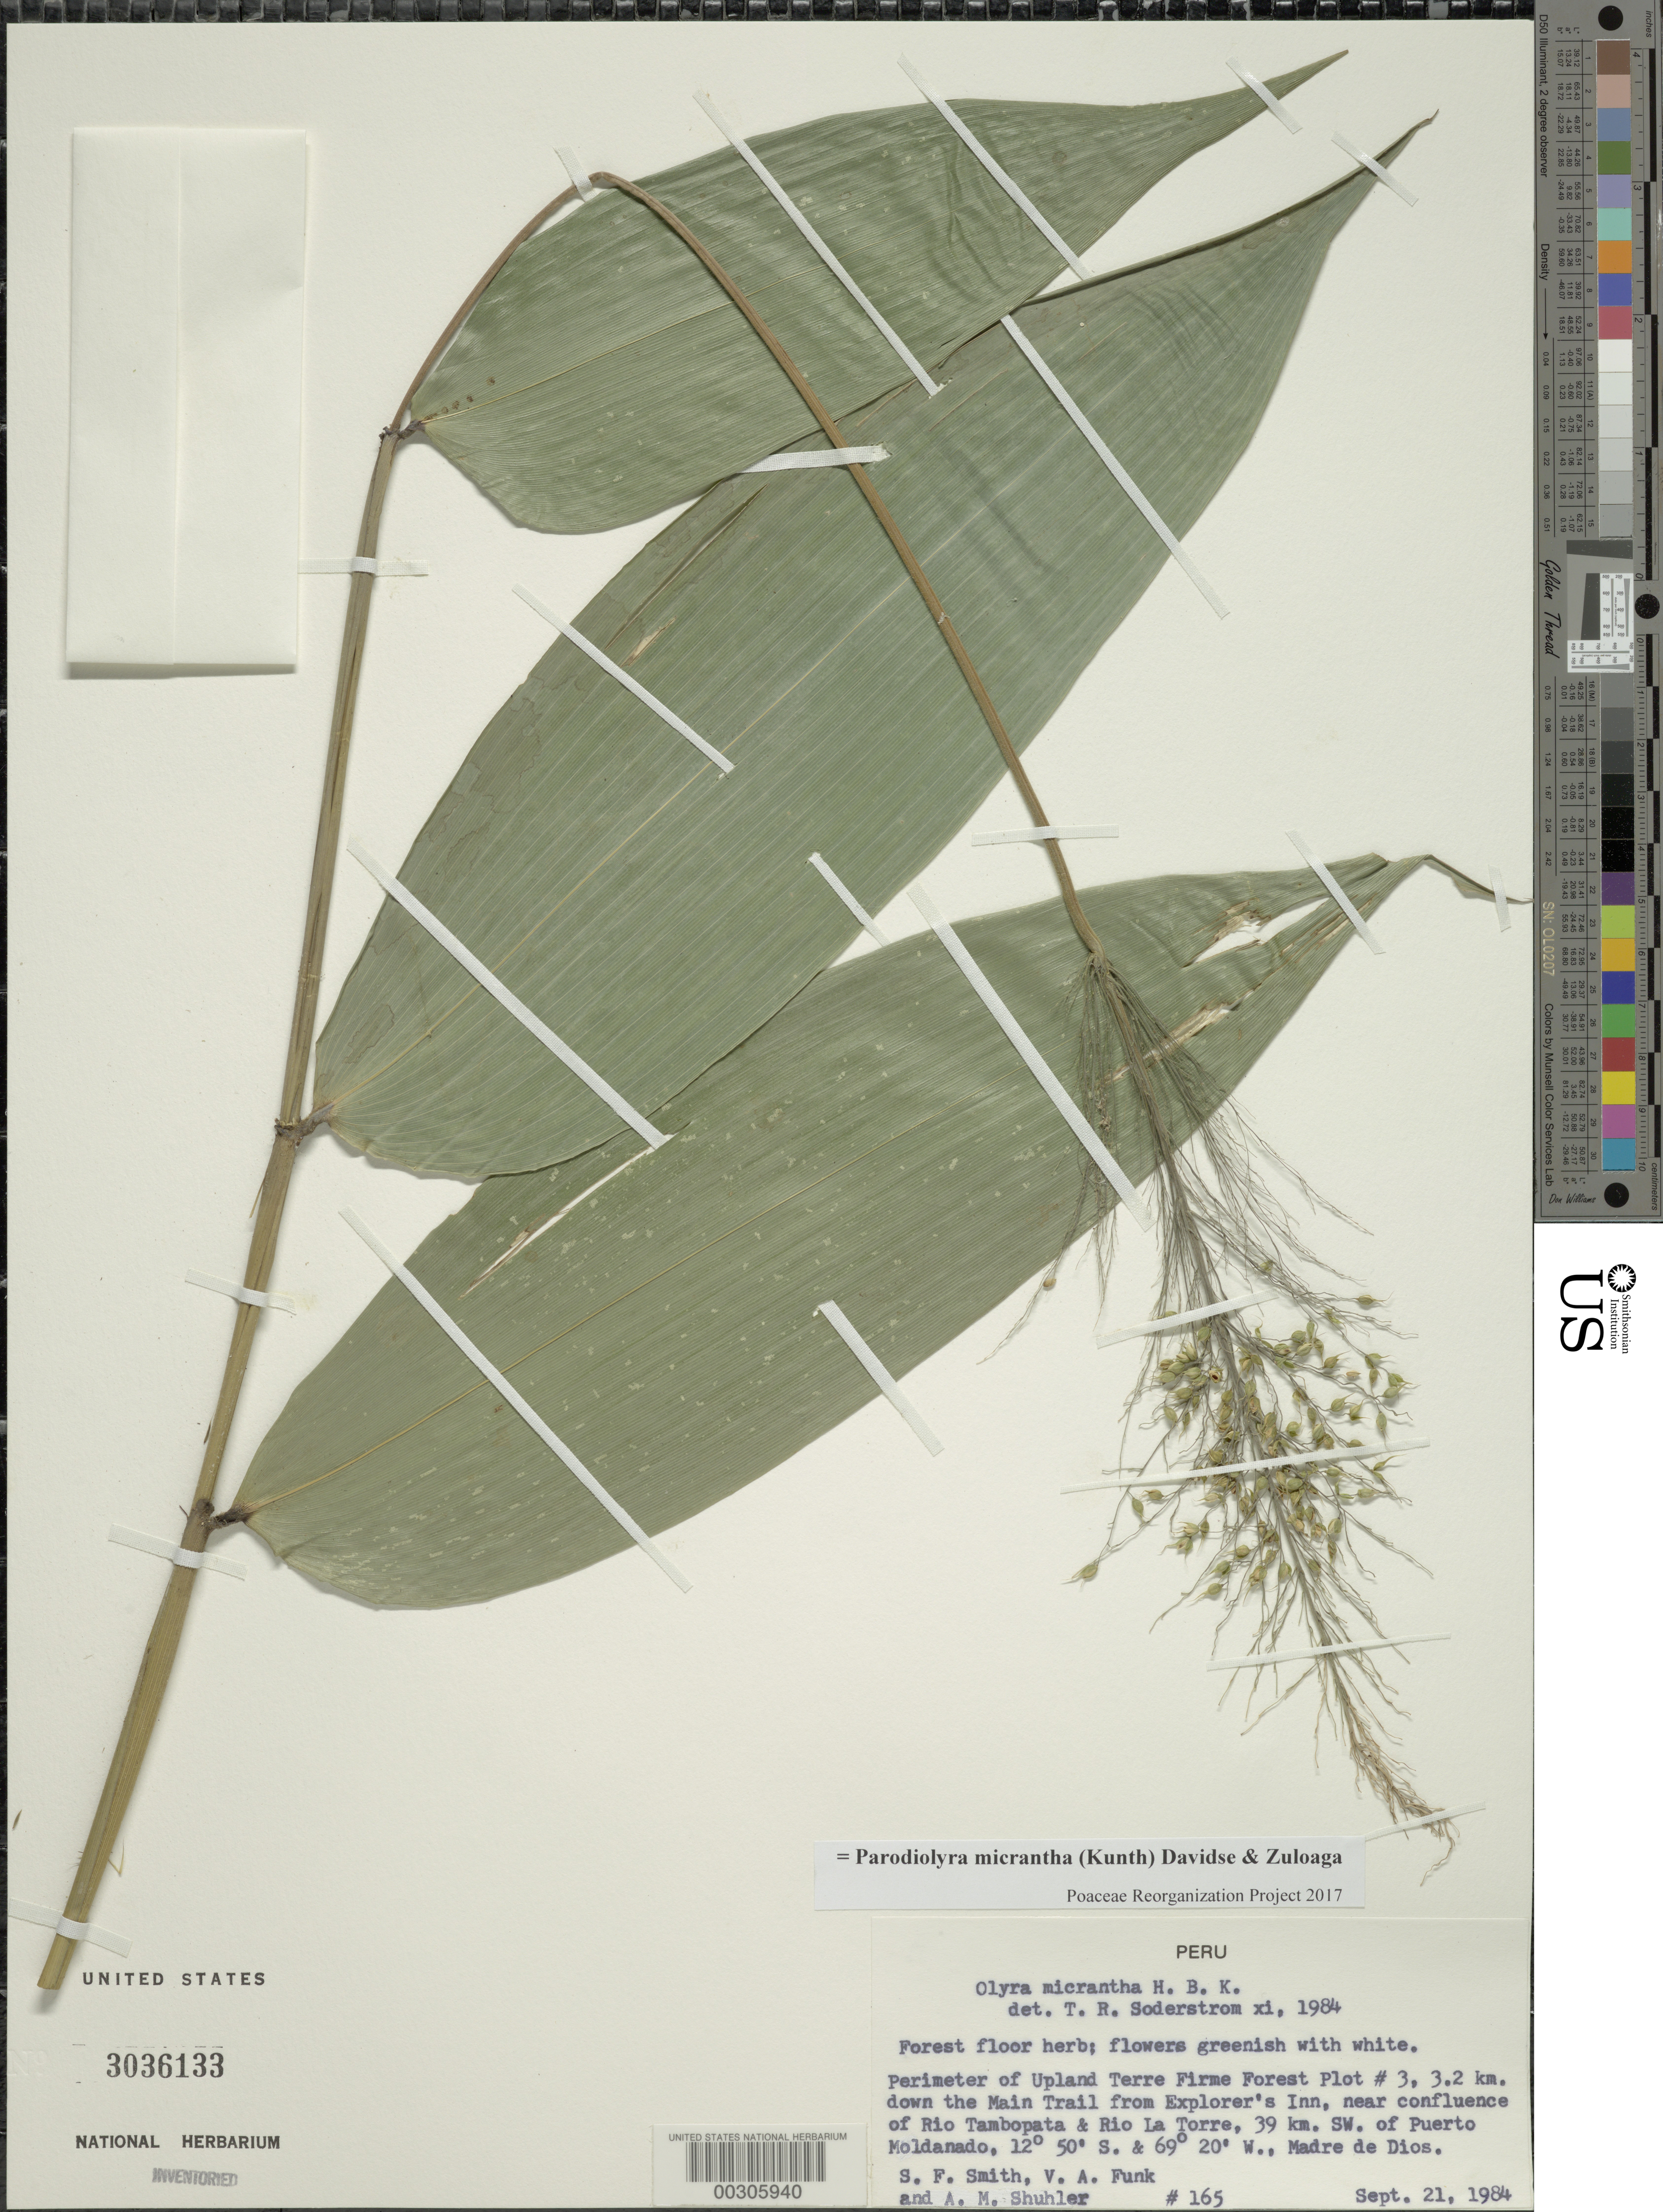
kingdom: Plantae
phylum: Tracheophyta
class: Liliopsida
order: Poales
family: Poaceae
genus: Parodiolyra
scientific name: Parodiolyra micrantha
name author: (Kunth) Davidse & Zuloaga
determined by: Poaceae Reorganization Project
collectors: S.F. Smith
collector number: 165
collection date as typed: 21 Sep 1984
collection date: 1984-09-21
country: Peru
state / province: Madre de Dios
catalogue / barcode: US 3036133